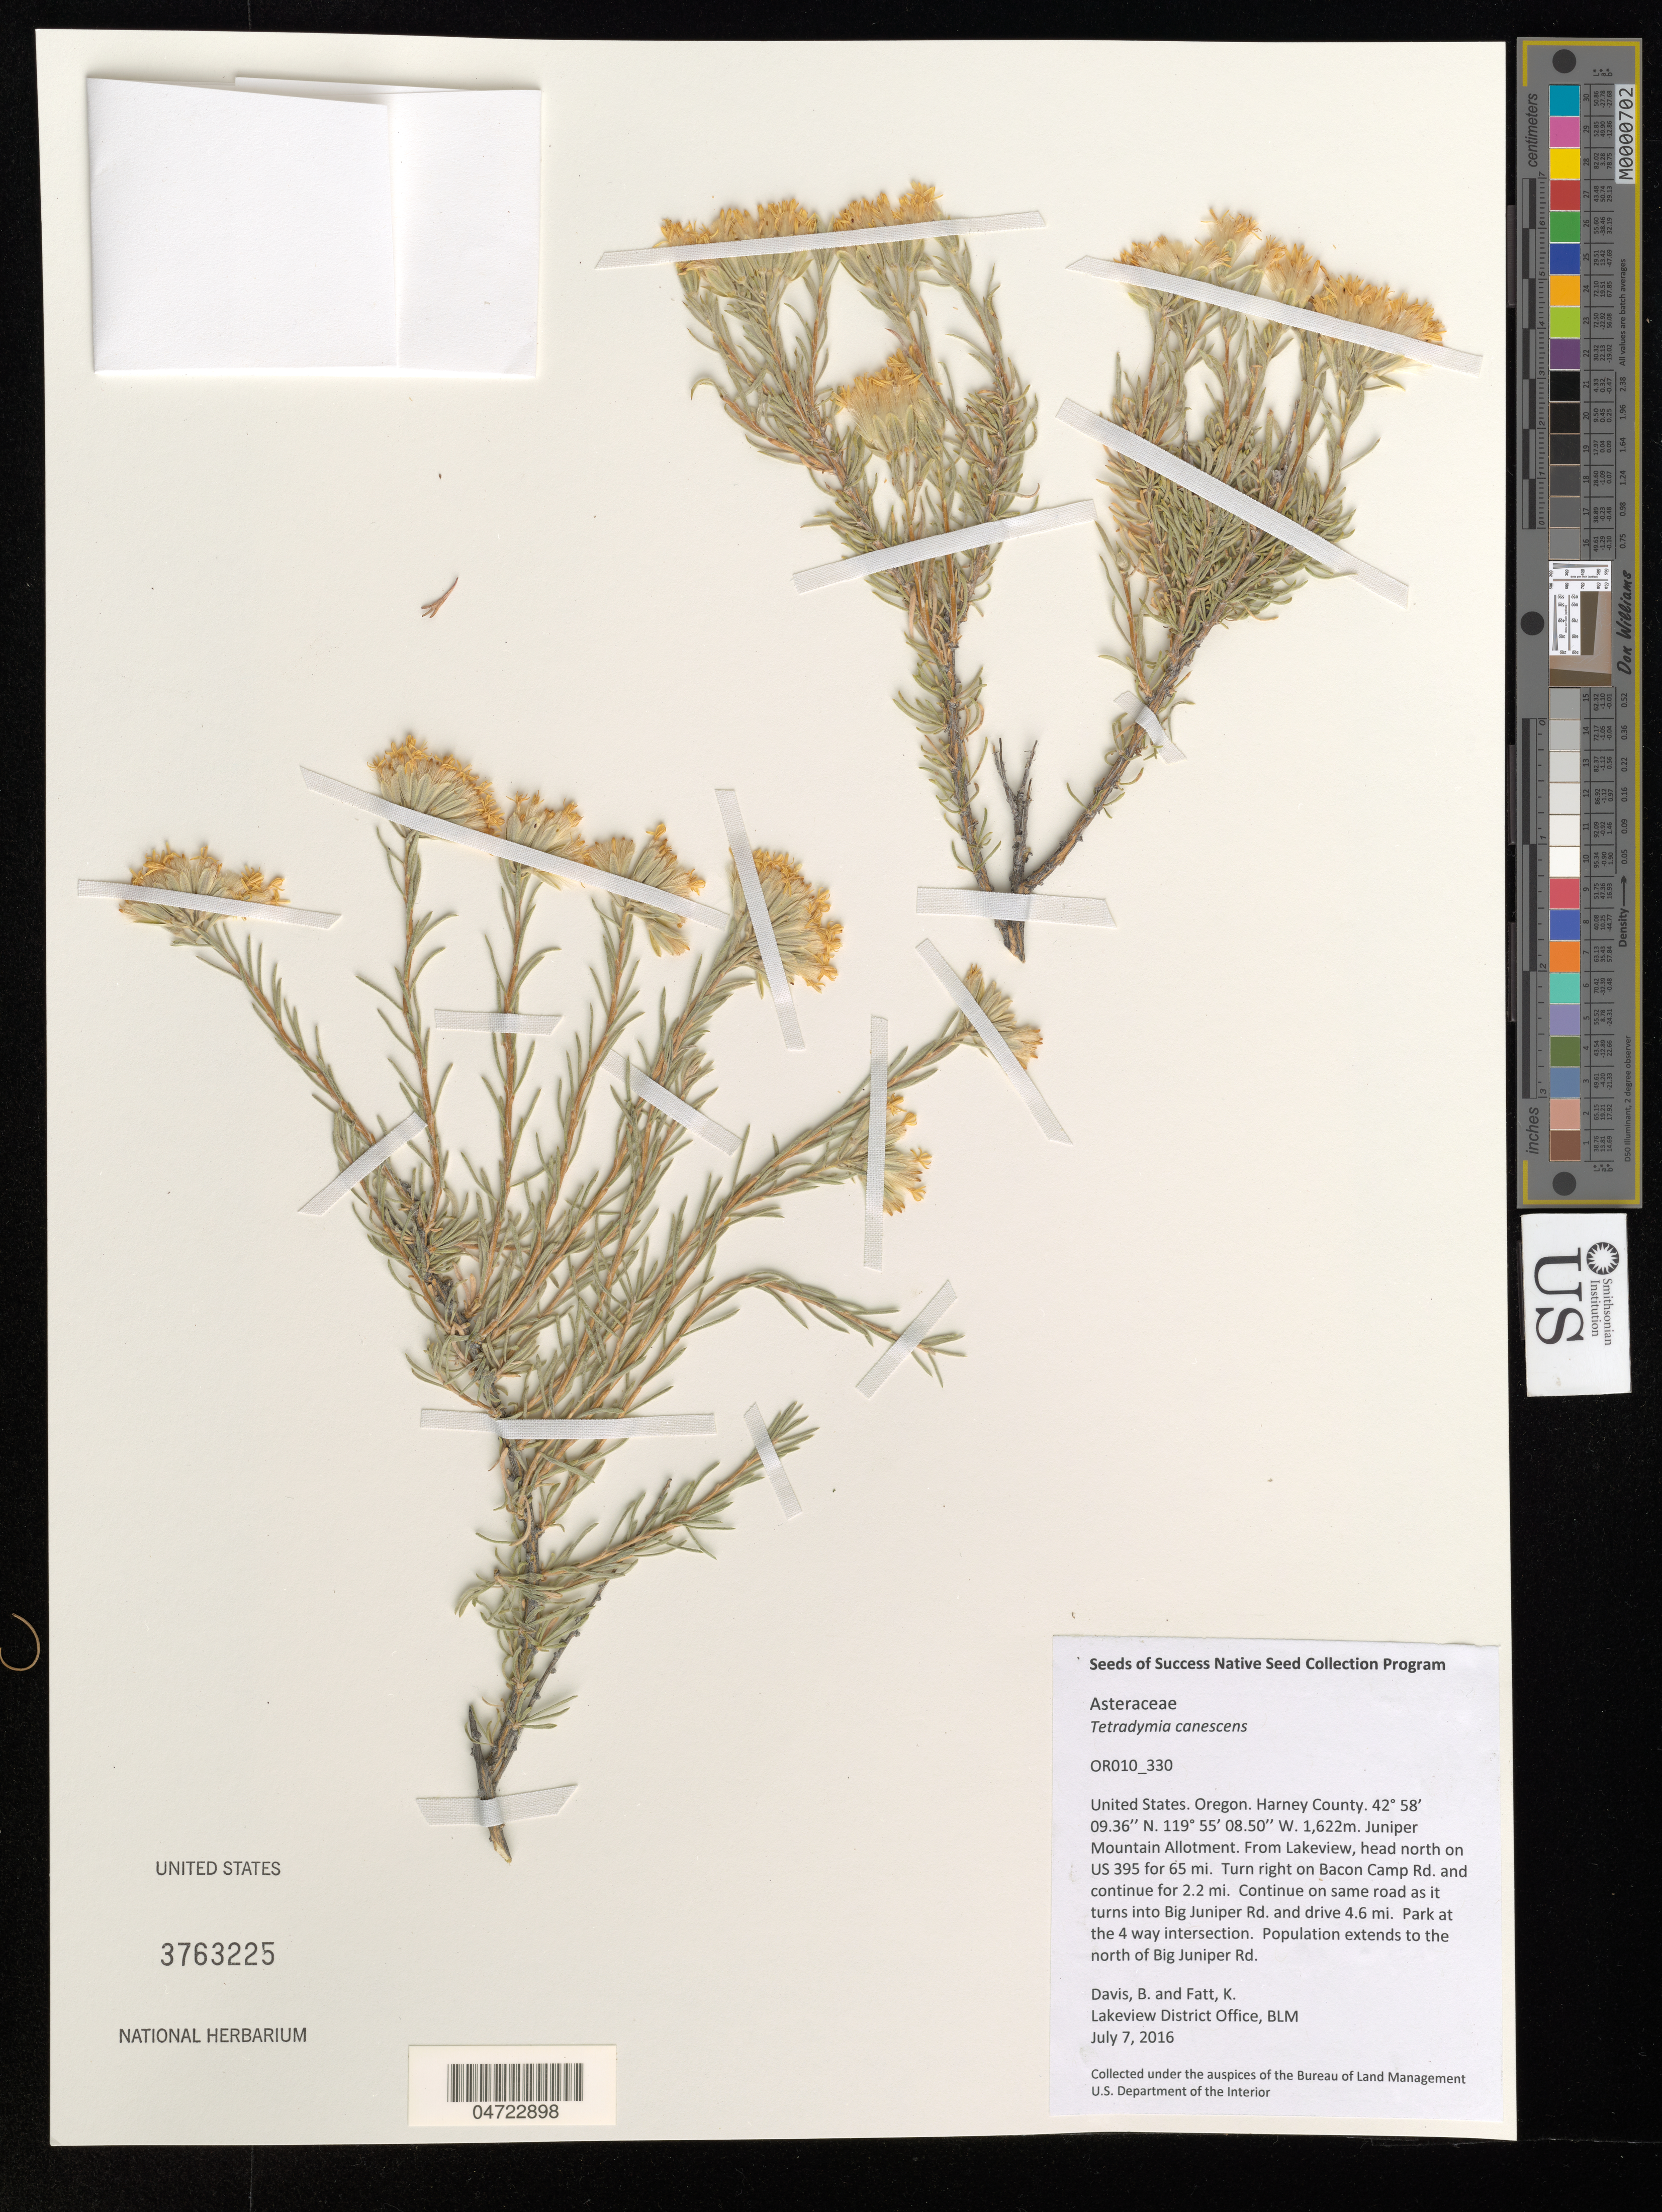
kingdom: Plantae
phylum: Tracheophyta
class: Magnoliopsida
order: Asterales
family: Asteraceae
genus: Tetradymia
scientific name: Tetradymia canescens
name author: DC.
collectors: B. Davis & K. Fatt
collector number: OR010_330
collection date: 2016-07-07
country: United States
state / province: Oregon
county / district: Harney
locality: Harney County. Juniper Mountain Allotment. From Lakeview, head north on US 395 for 65 mi. Turn right on Bacon Camp Rd. and continue for 2.2. mi. Continue on same road as it turns into Big Juniper Rd. and drive 4.6 mi. Park at the 4 way intersection. Population extends to the north of Big Juniper Rd.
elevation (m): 1622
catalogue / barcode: US 3763225